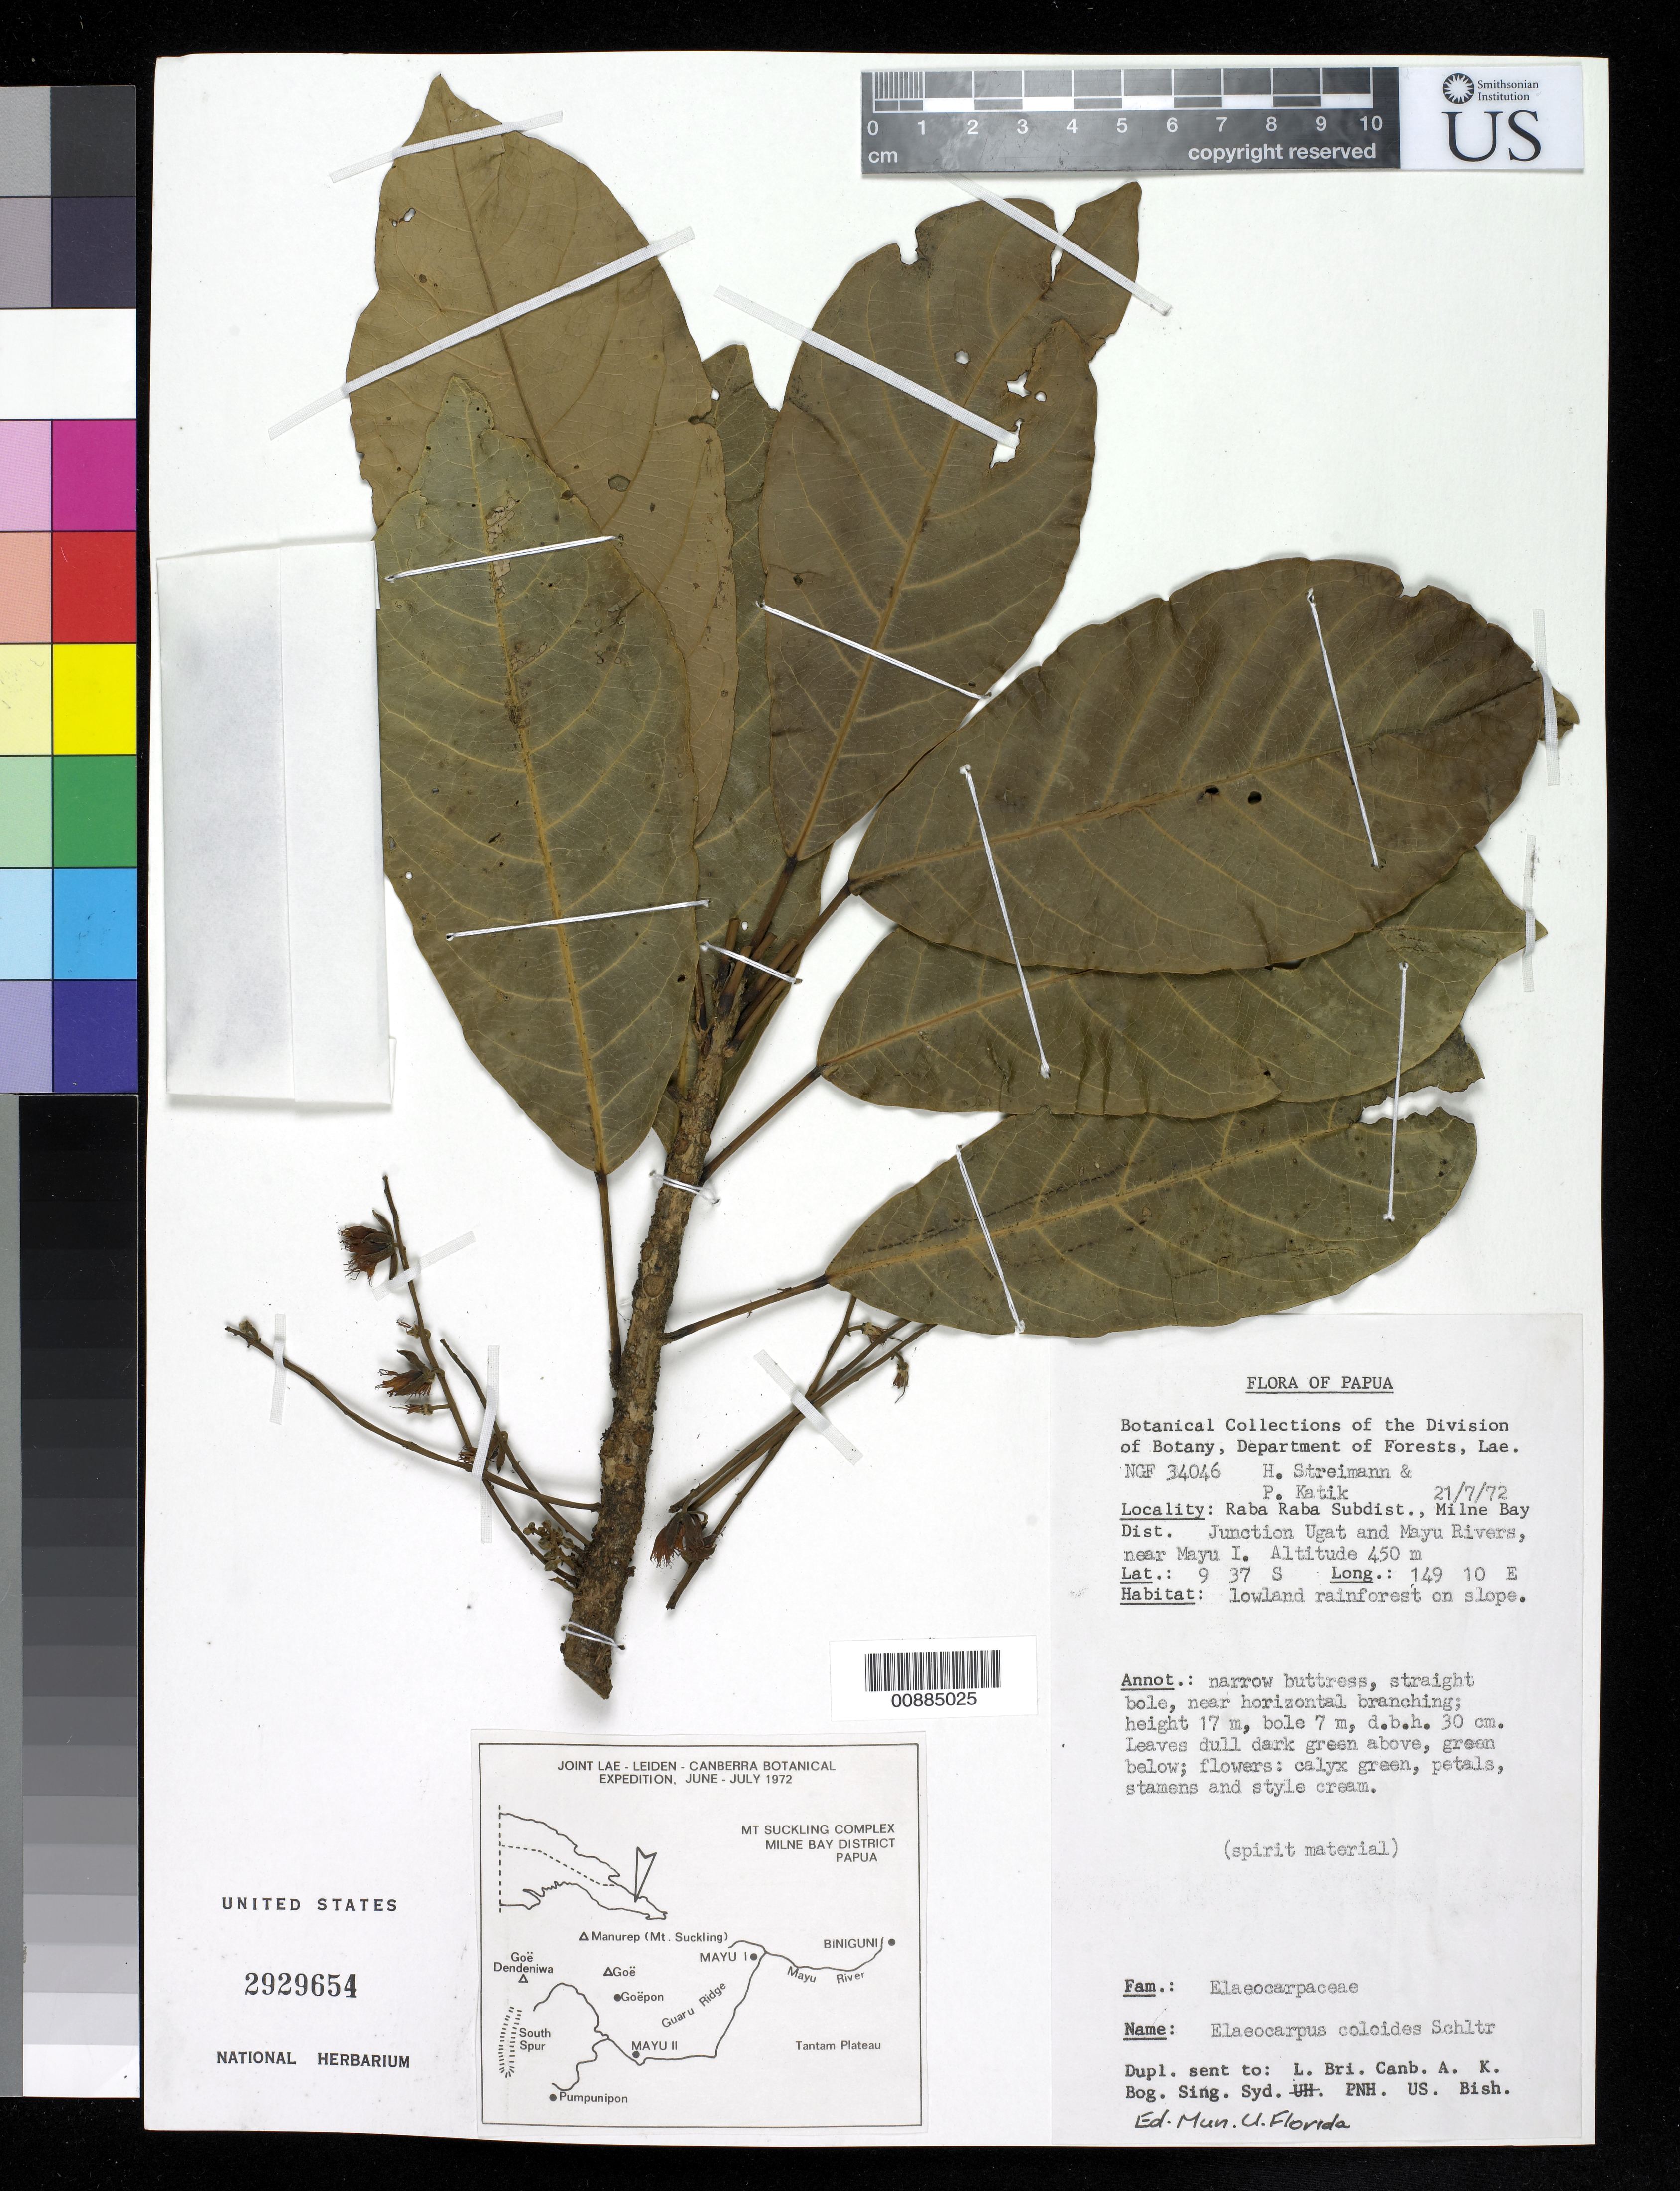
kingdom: Plantae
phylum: Tracheophyta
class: Magnoliopsida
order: Oxalidales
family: Elaeocarpaceae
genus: Elaeocarpus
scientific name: Elaeocarpus coloides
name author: Schltr.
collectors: H. Streimann & P. Katik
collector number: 34046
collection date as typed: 21 Jul 1972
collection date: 1972-07-21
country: Papua New Guinea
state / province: Milne Bay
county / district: Baniara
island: New Guinea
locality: Raba Raba Subdist. Milne Bay. Junction Ugat and Mayu Rivers, near Mayu I.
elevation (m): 450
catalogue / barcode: US 2929654